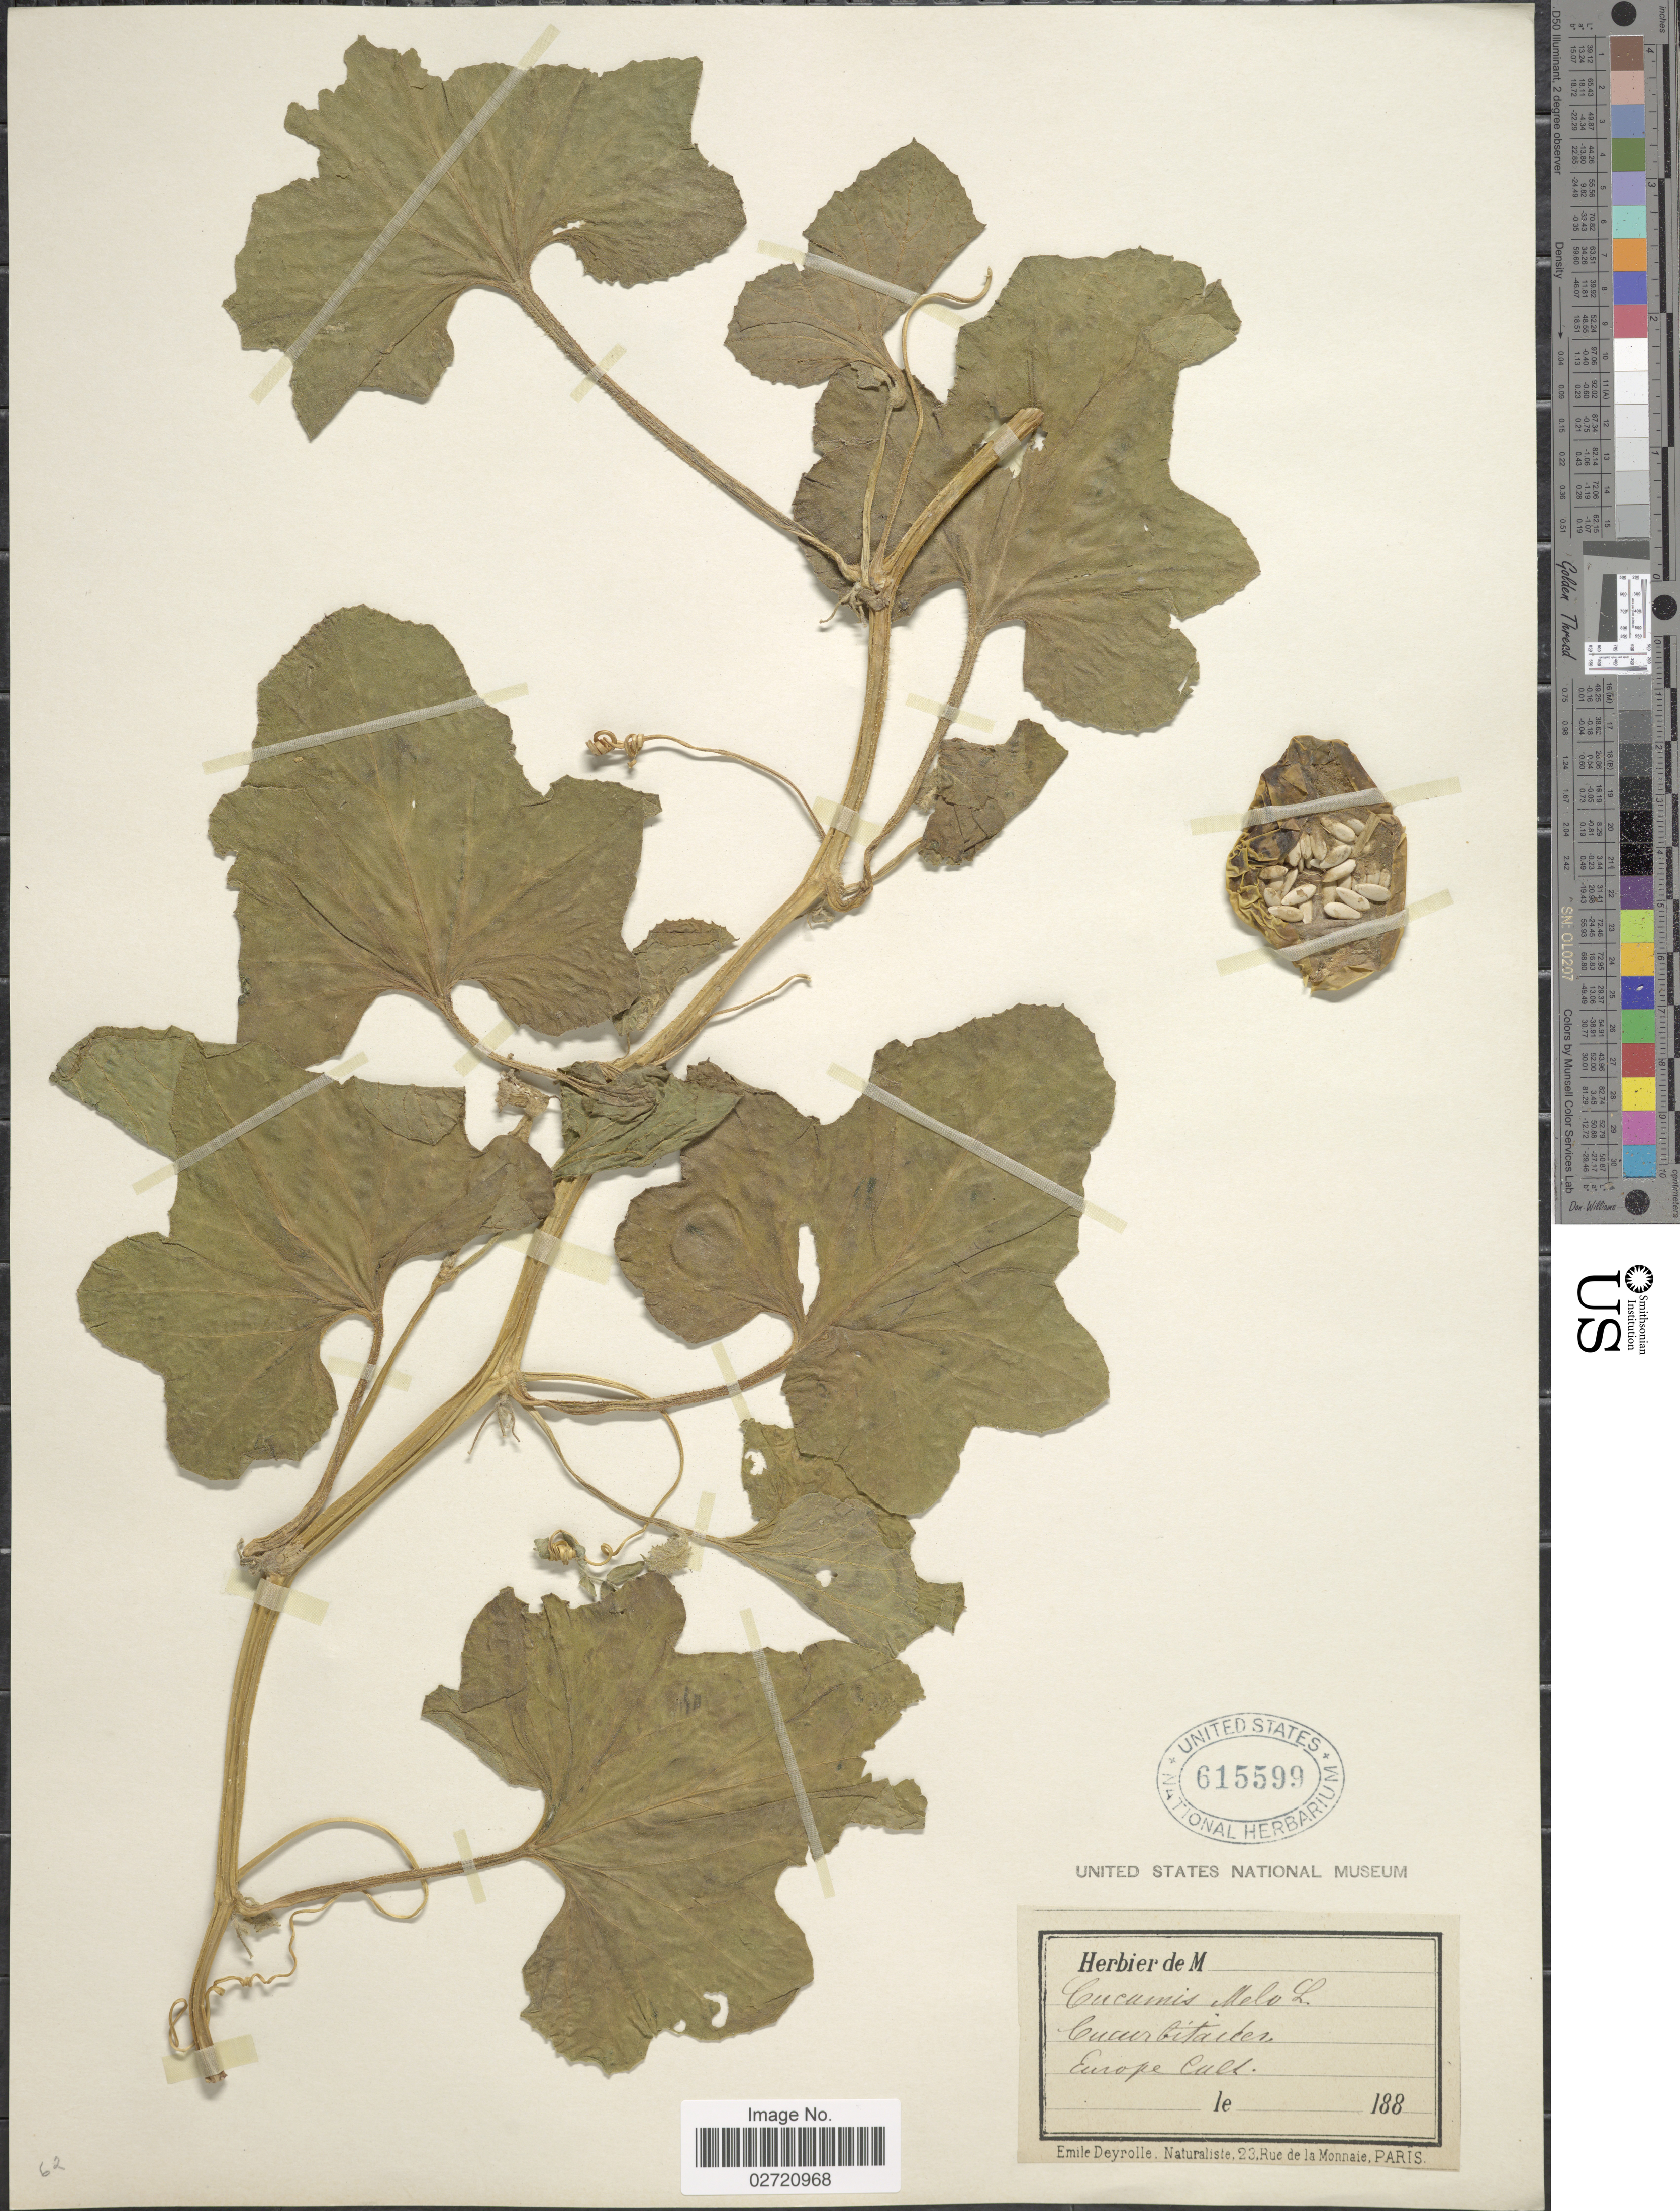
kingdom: Plantae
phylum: Tracheophyta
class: Magnoliopsida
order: Cucurbitales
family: Cucurbitaceae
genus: Cucumis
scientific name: Cucumis melo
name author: L.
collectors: E. Deyrolle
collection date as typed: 188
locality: Europe Cult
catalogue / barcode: US 615599